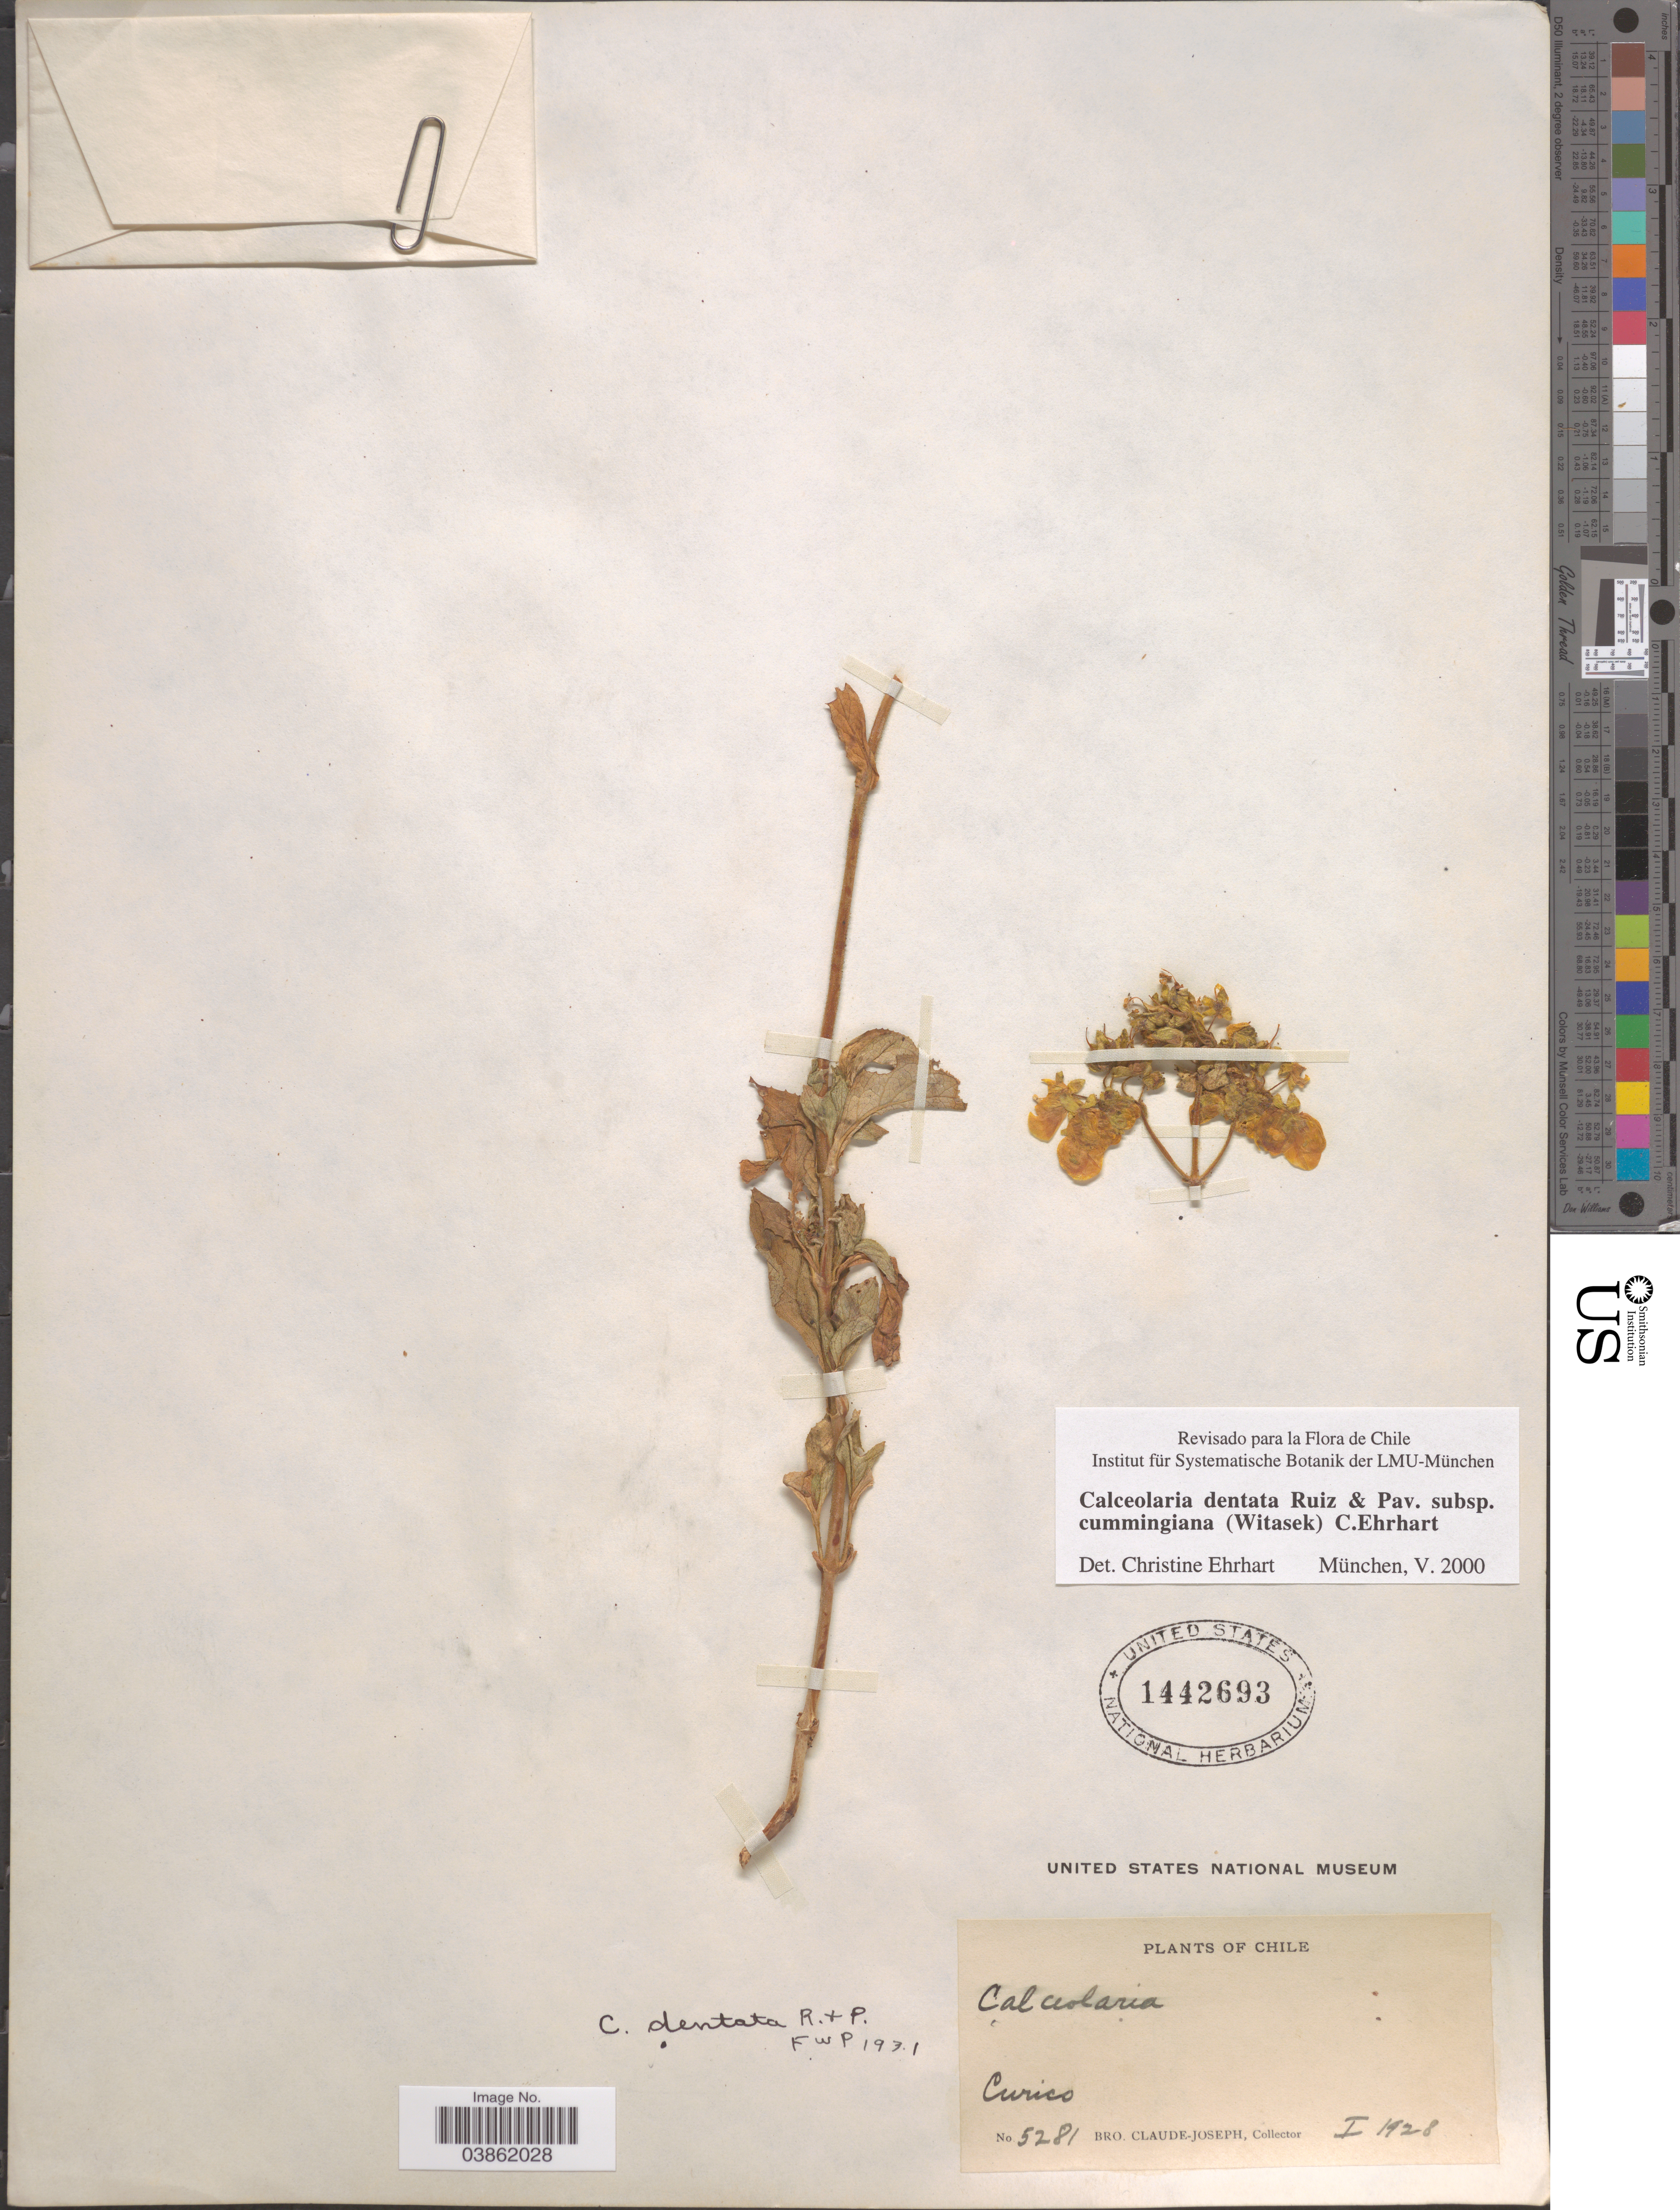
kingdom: Plantae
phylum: Tracheophyta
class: Magnoliopsida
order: Lamiales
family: Calceolariaceae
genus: Calceolaria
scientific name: Calceolaria dentata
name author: Ruiz & Pav.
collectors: Bro. Claude-Joseph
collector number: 5281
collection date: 1928-01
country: Chile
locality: Curico.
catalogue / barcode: US 1442693